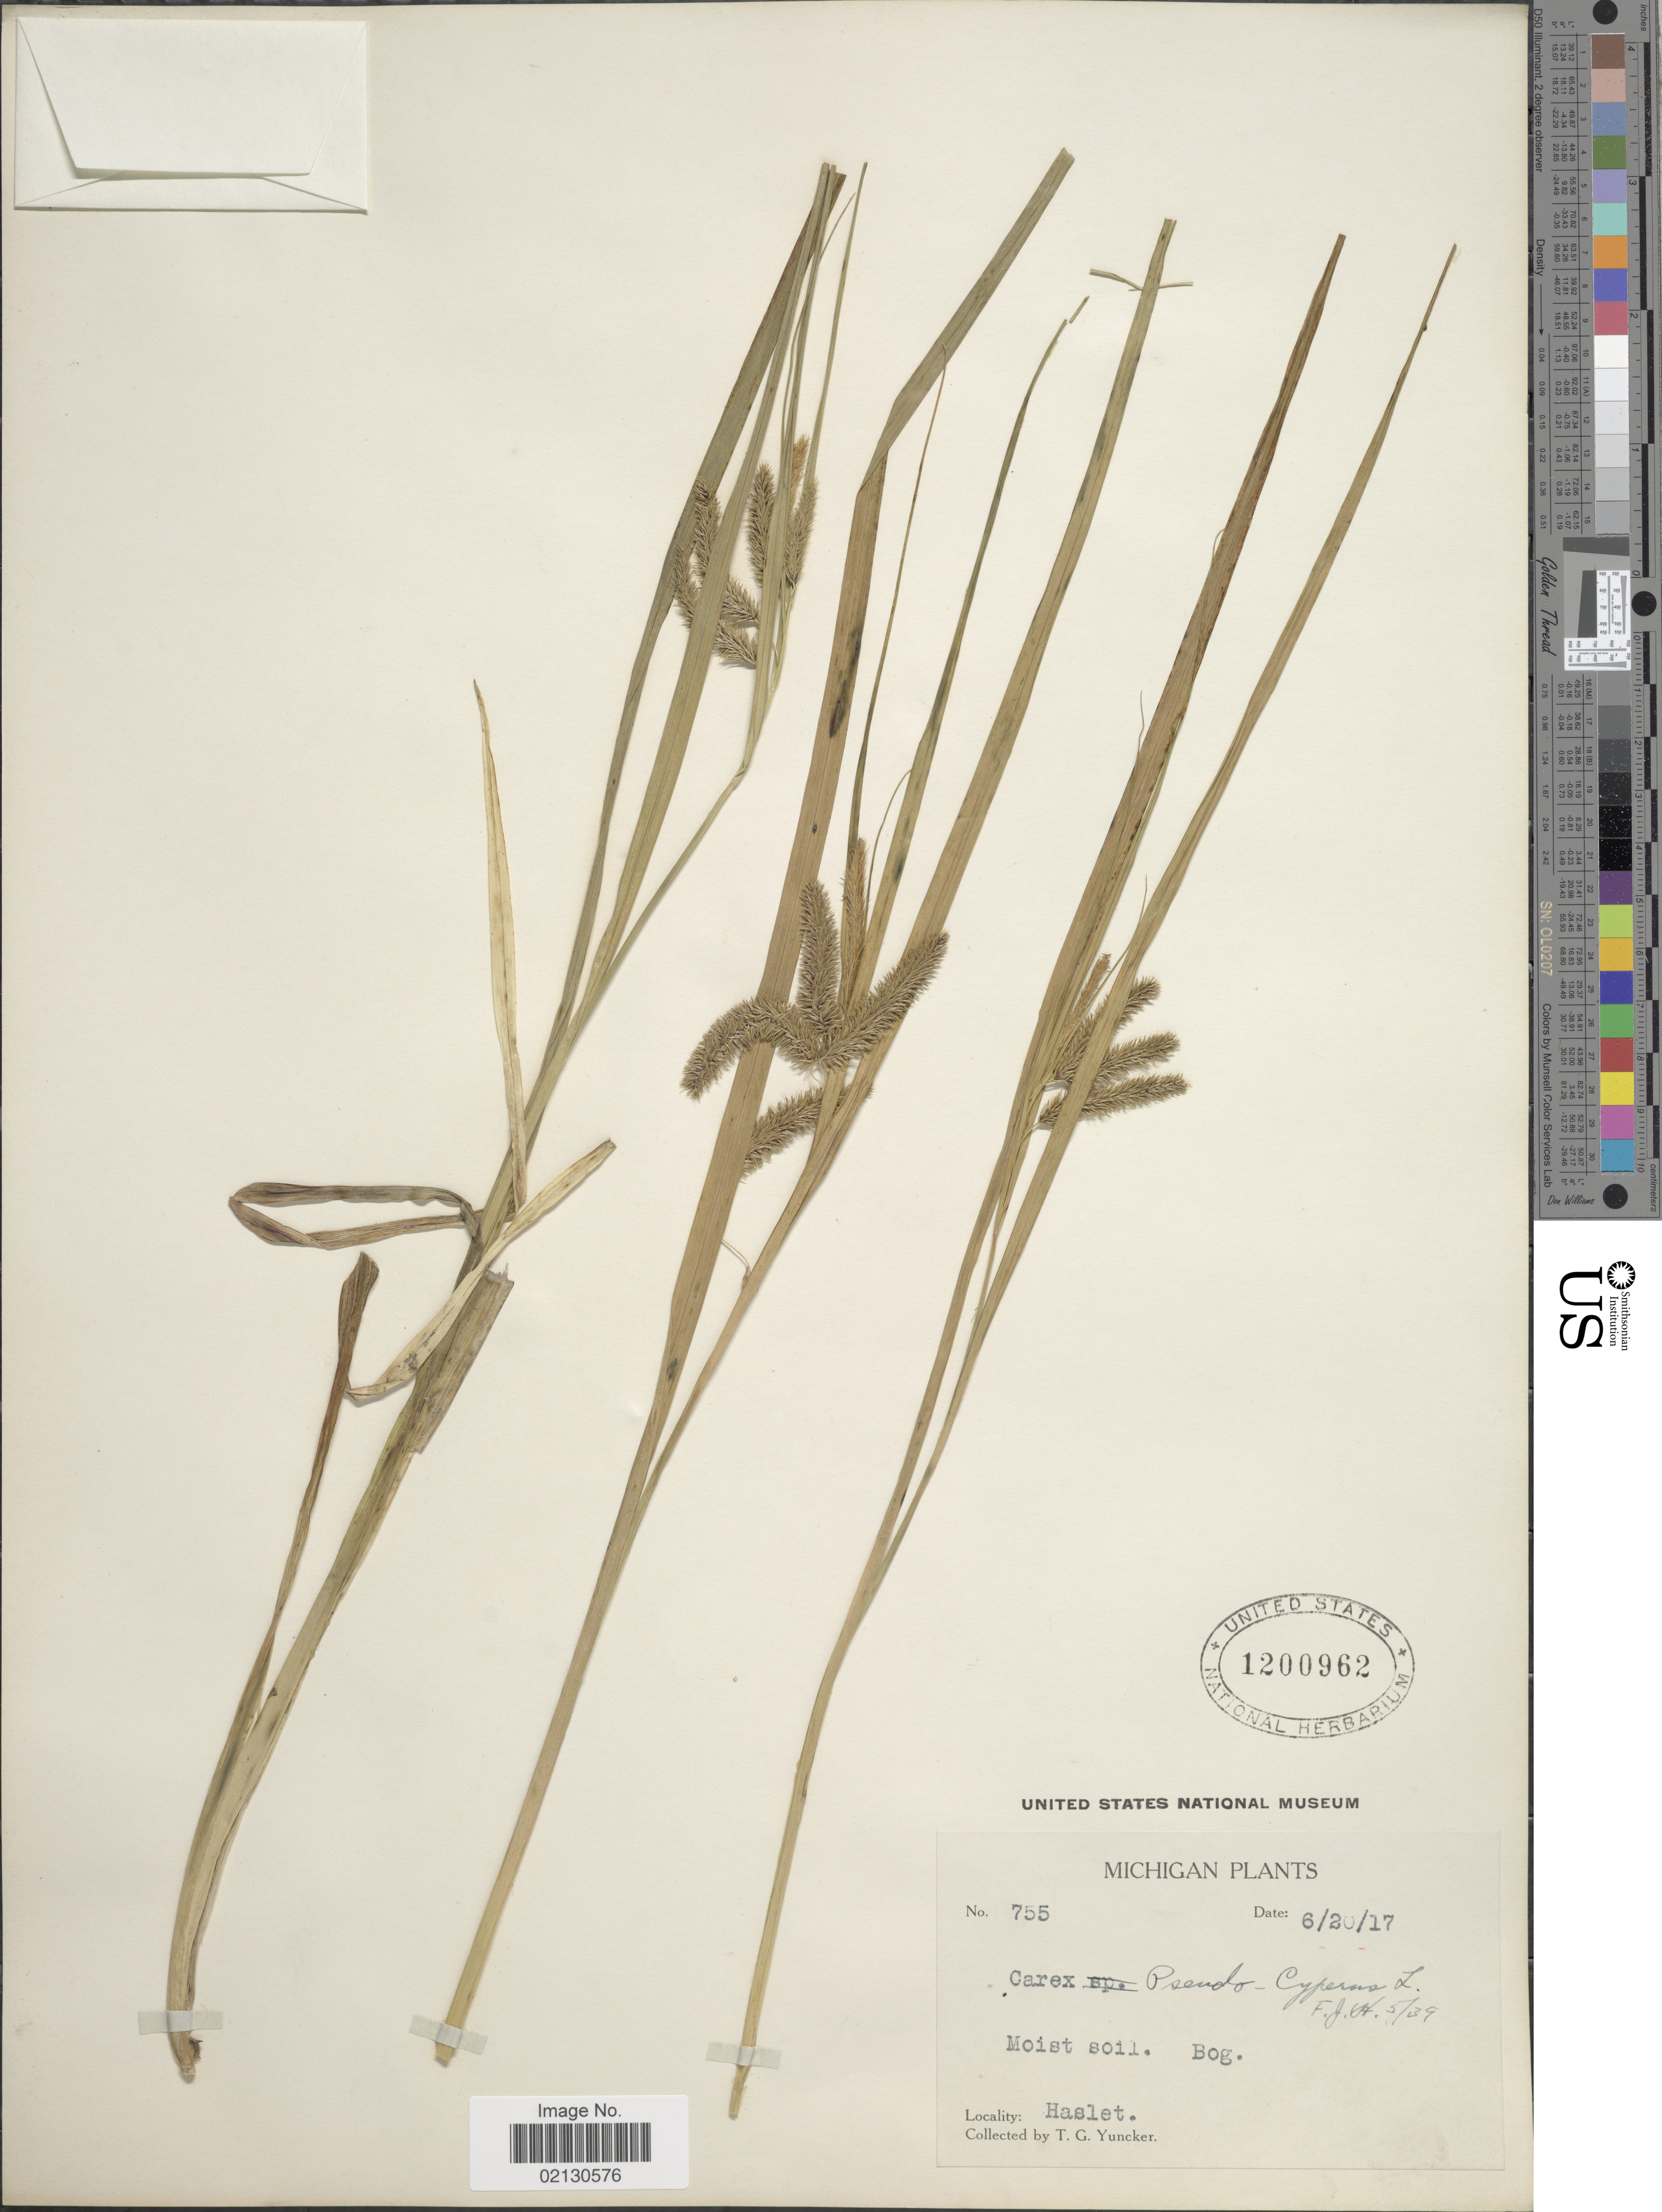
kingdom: Plantae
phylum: Tracheophyta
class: Liliopsida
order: Poales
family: Cyperaceae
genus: Carex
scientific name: Carex pseudocyperus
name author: L.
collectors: T. G. Yuncker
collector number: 755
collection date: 1917-06-20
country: United States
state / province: Michigan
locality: Haslet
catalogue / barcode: US 1200962